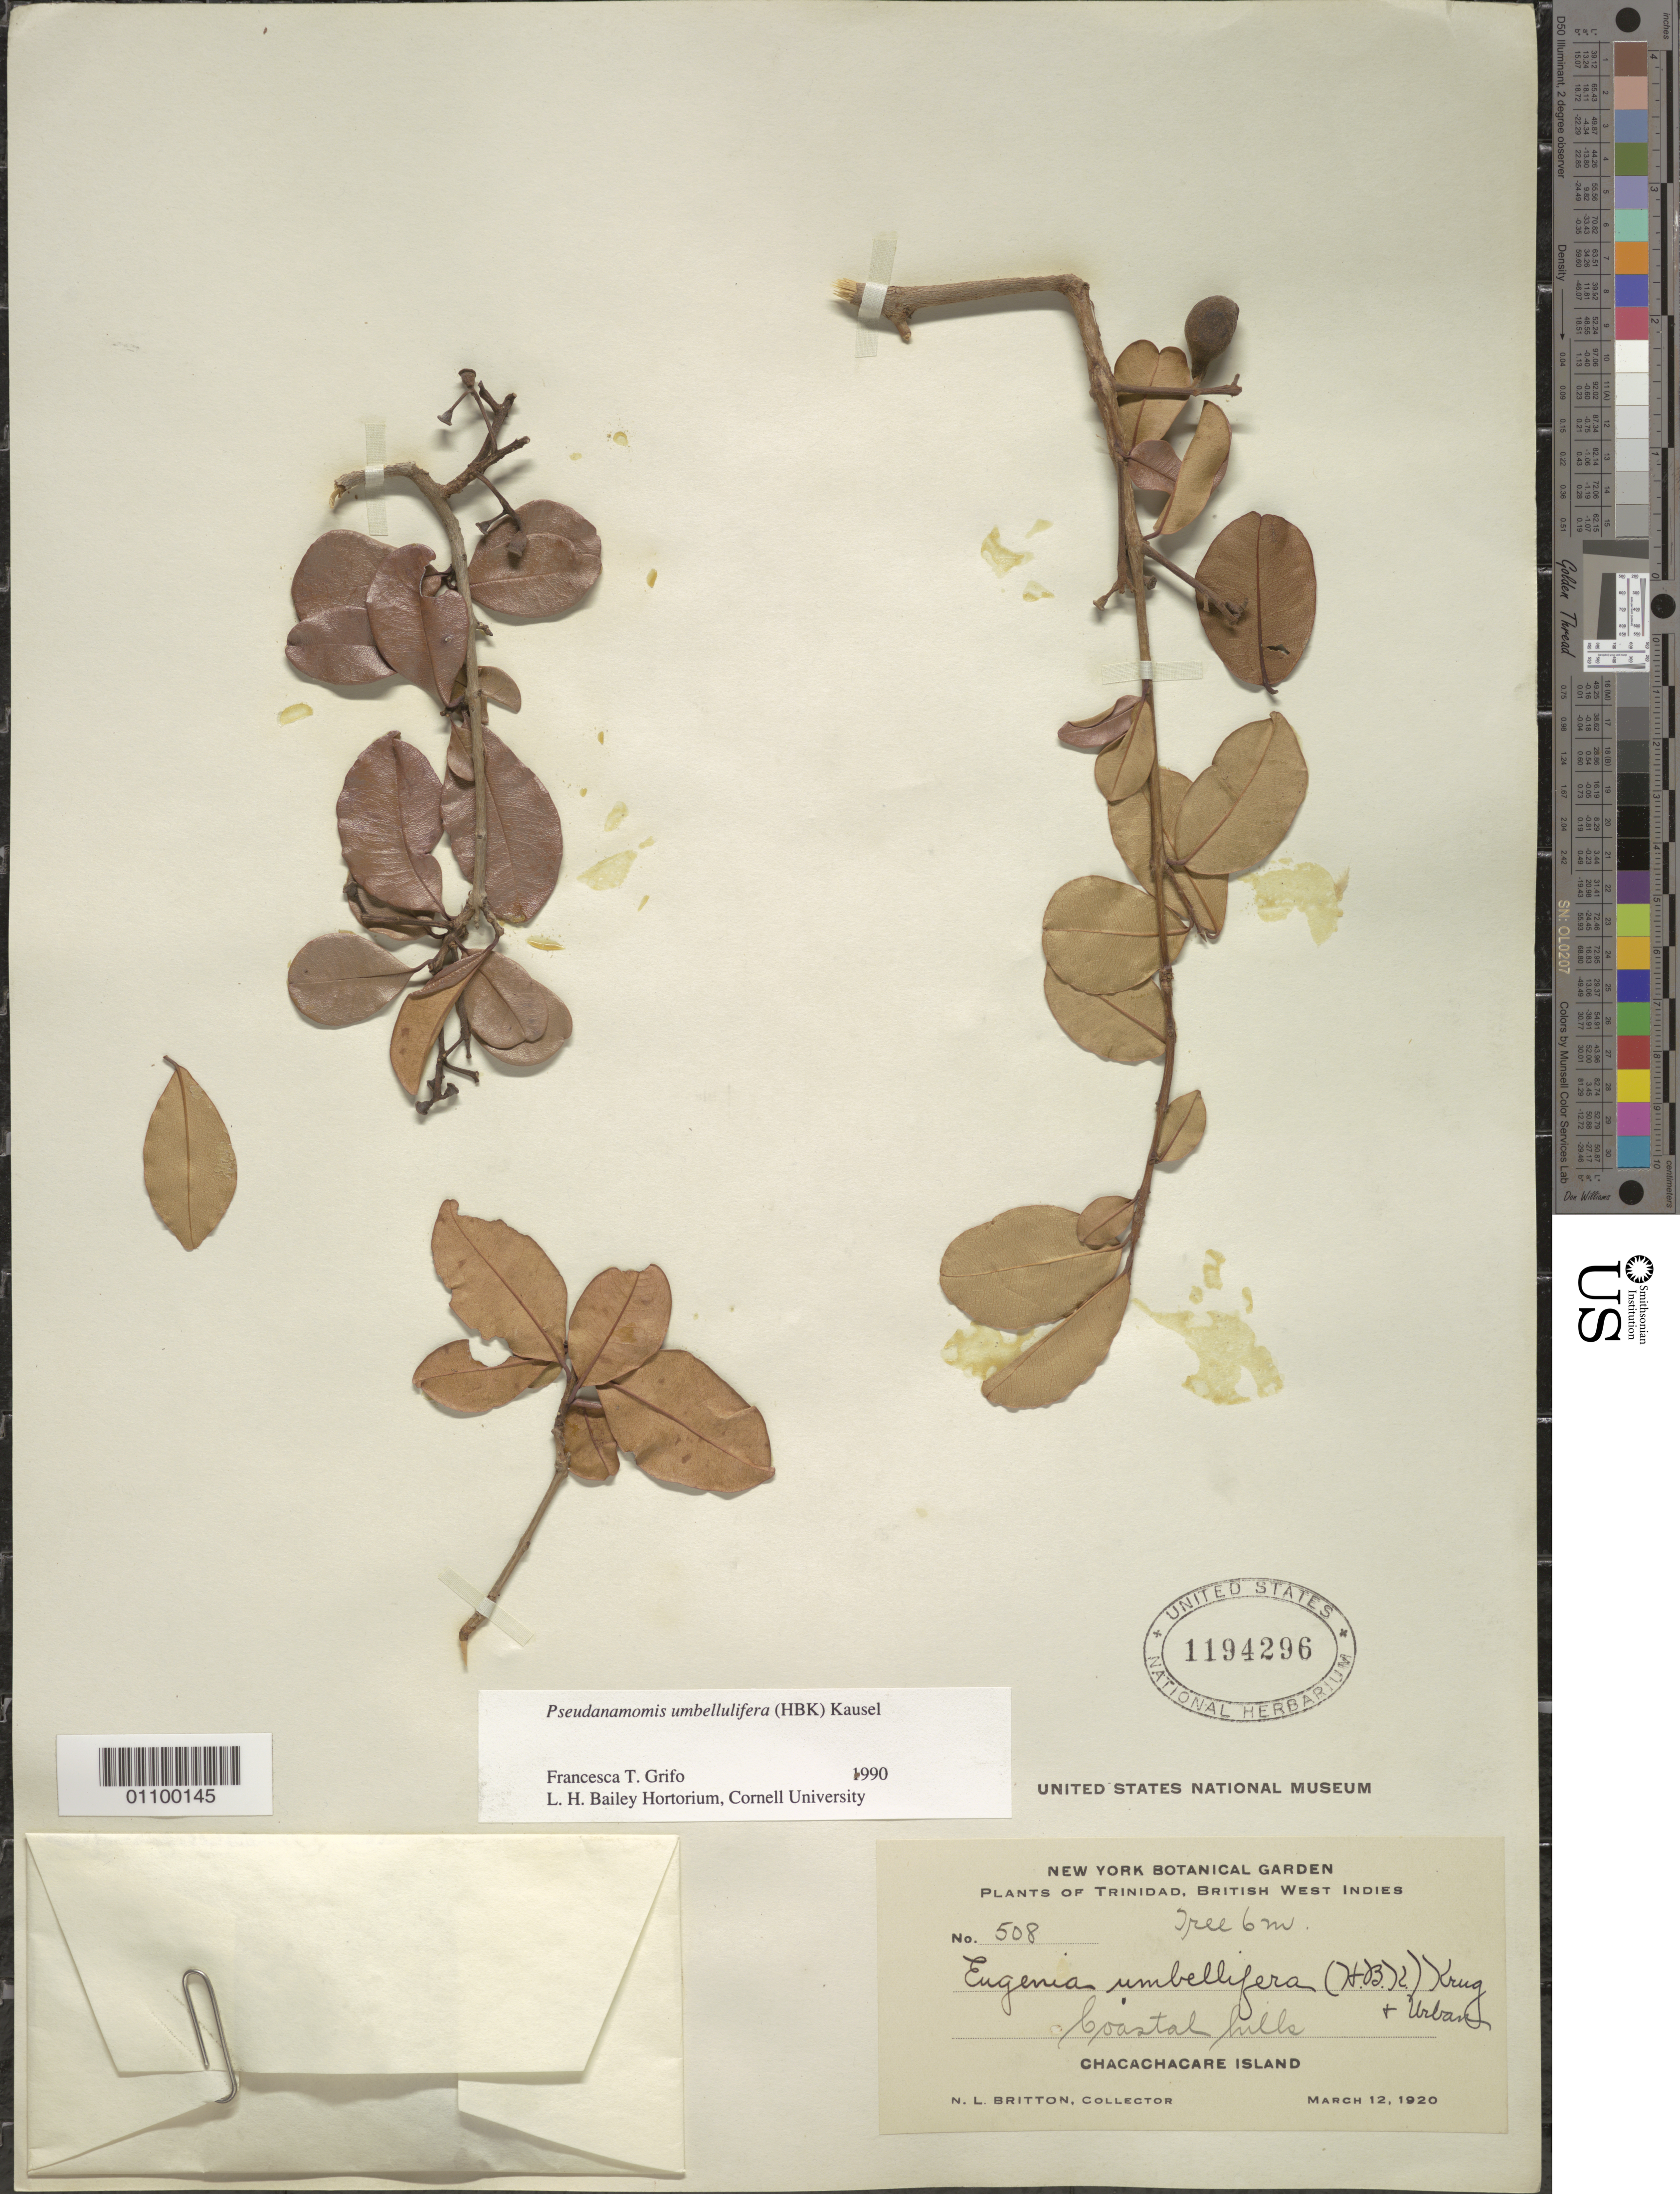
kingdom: Plantae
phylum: Tracheophyta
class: Magnoliopsida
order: Myrtales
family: Myrtaceae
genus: Eugenia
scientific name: Eugenia umbellulifera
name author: (Kunth) Krug & Urb.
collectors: N. Britton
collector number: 508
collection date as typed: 12 Mar 1920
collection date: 1920-03-12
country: Trinidad and Tobago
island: Trinidad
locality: Chacachacare Island, Coastal hills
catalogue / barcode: US 1194296